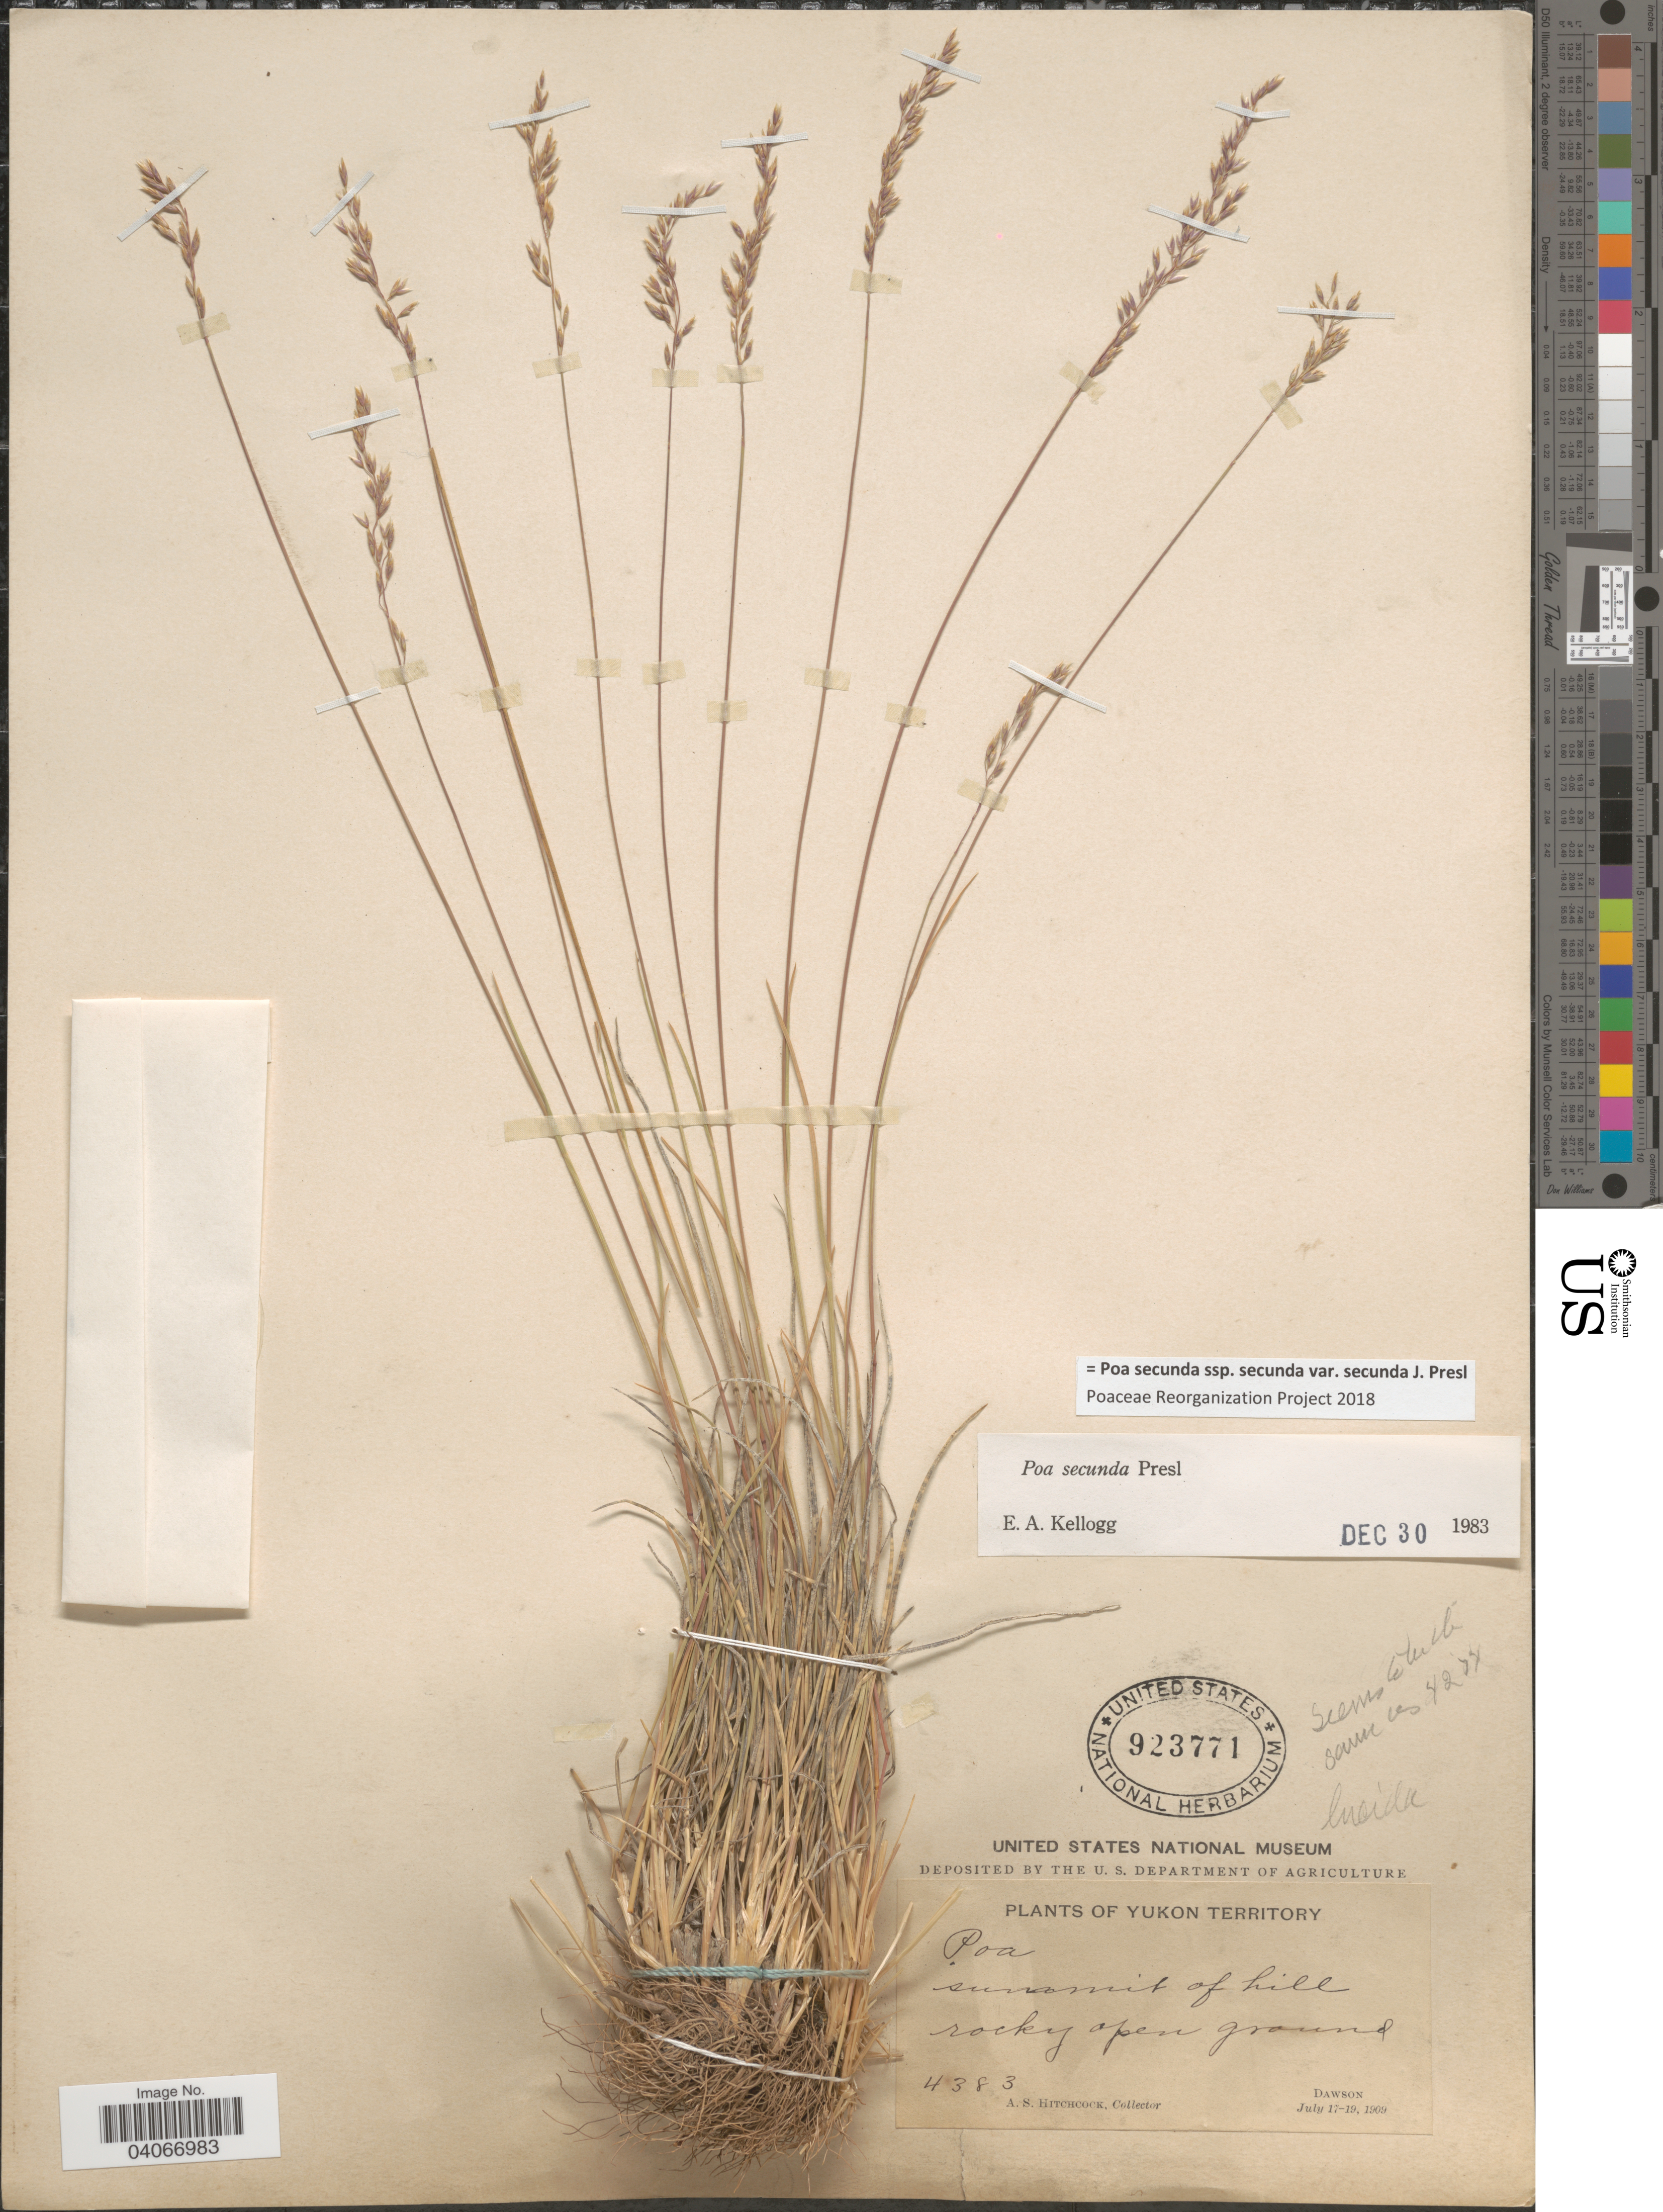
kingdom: Plantae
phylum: Tracheophyta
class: Liliopsida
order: Poales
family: Poaceae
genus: Poa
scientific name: Poa secunda subsp. secunda var. secunda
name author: J. Presl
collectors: A. S. Hitchcock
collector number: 4383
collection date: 1909-07-17/1909-07-19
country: Canada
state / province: Yukon Territory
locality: Summit of hill. Rocky open ground.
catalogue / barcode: US 923771